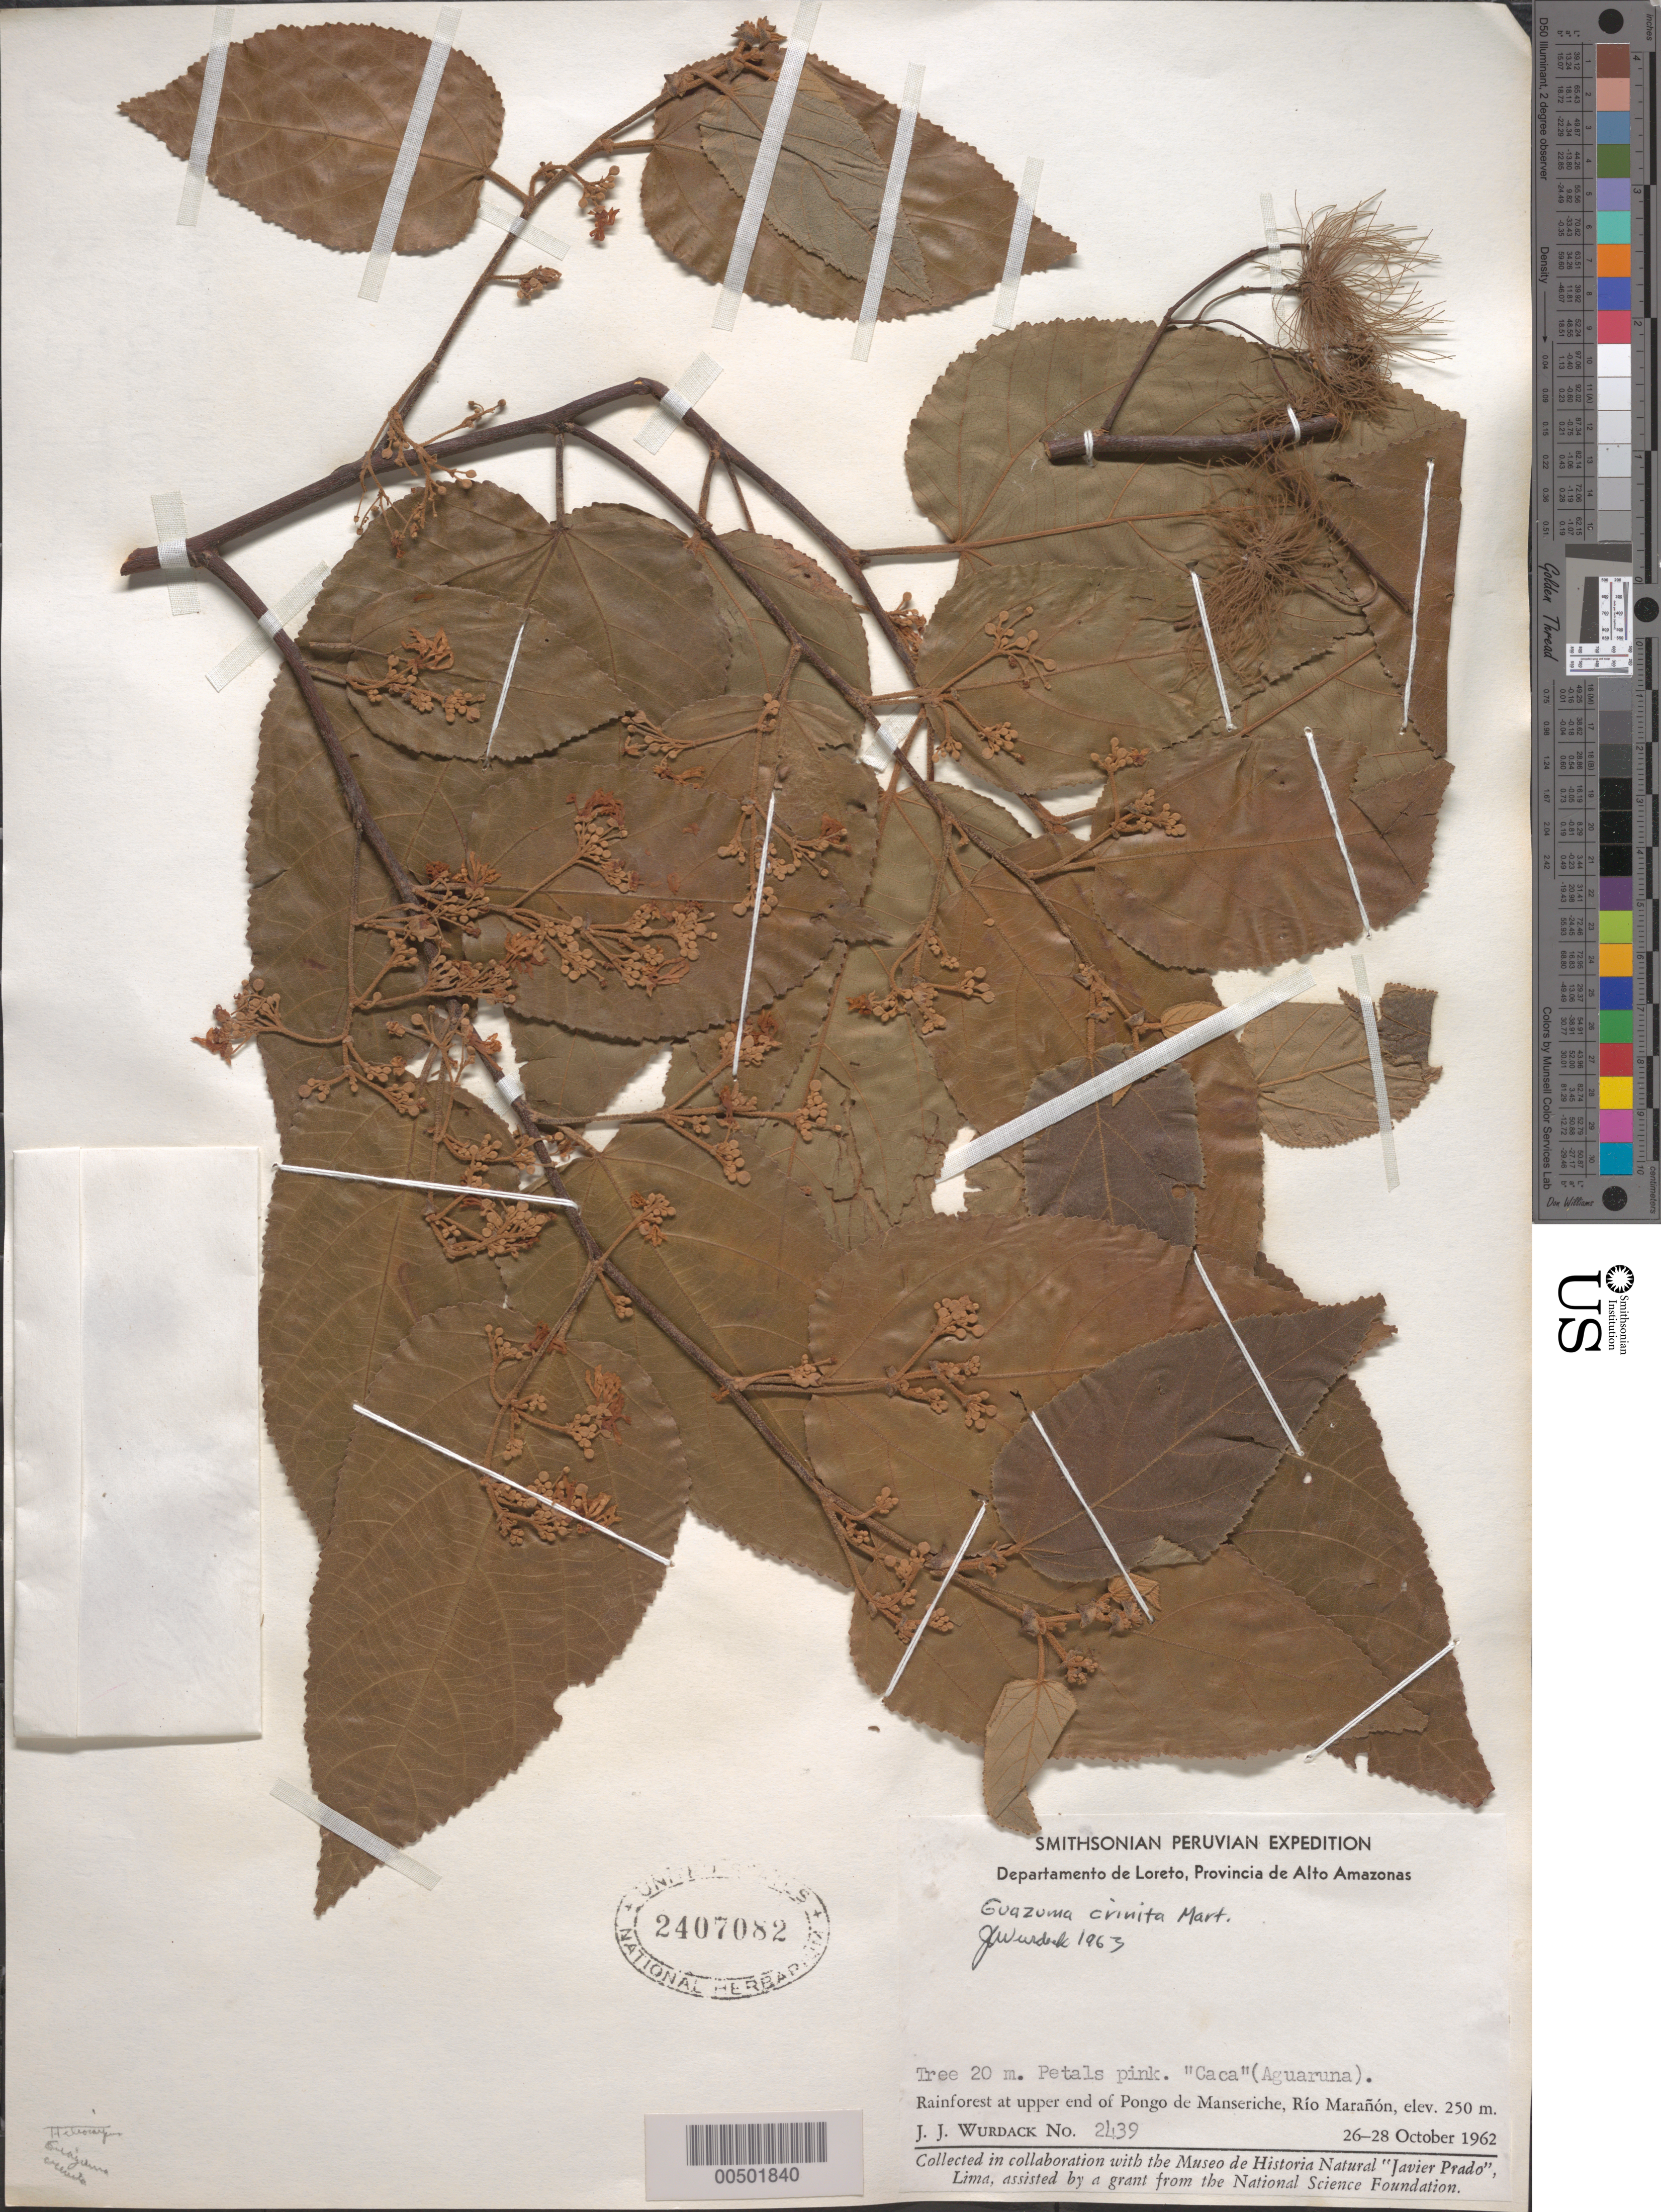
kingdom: Plantae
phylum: Tracheophyta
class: Magnoliopsida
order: Malvales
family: Malvaceae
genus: Guazuma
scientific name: Guazuma crinita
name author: Mart.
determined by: Wurdack, John J., (US), US (UNITED STATES)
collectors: J. J. Wurdack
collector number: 2439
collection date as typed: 26 Oct 1962 to 28 Oct 1962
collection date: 1962-10-26/1962-10-28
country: Peru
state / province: Loreto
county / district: Alto Amazonas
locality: Upper end of Pongo de Manseriche, Río Marañón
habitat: Rainforest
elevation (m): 250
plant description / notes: Common name: Caca; Common name language: Aguaruna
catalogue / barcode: US 2407082